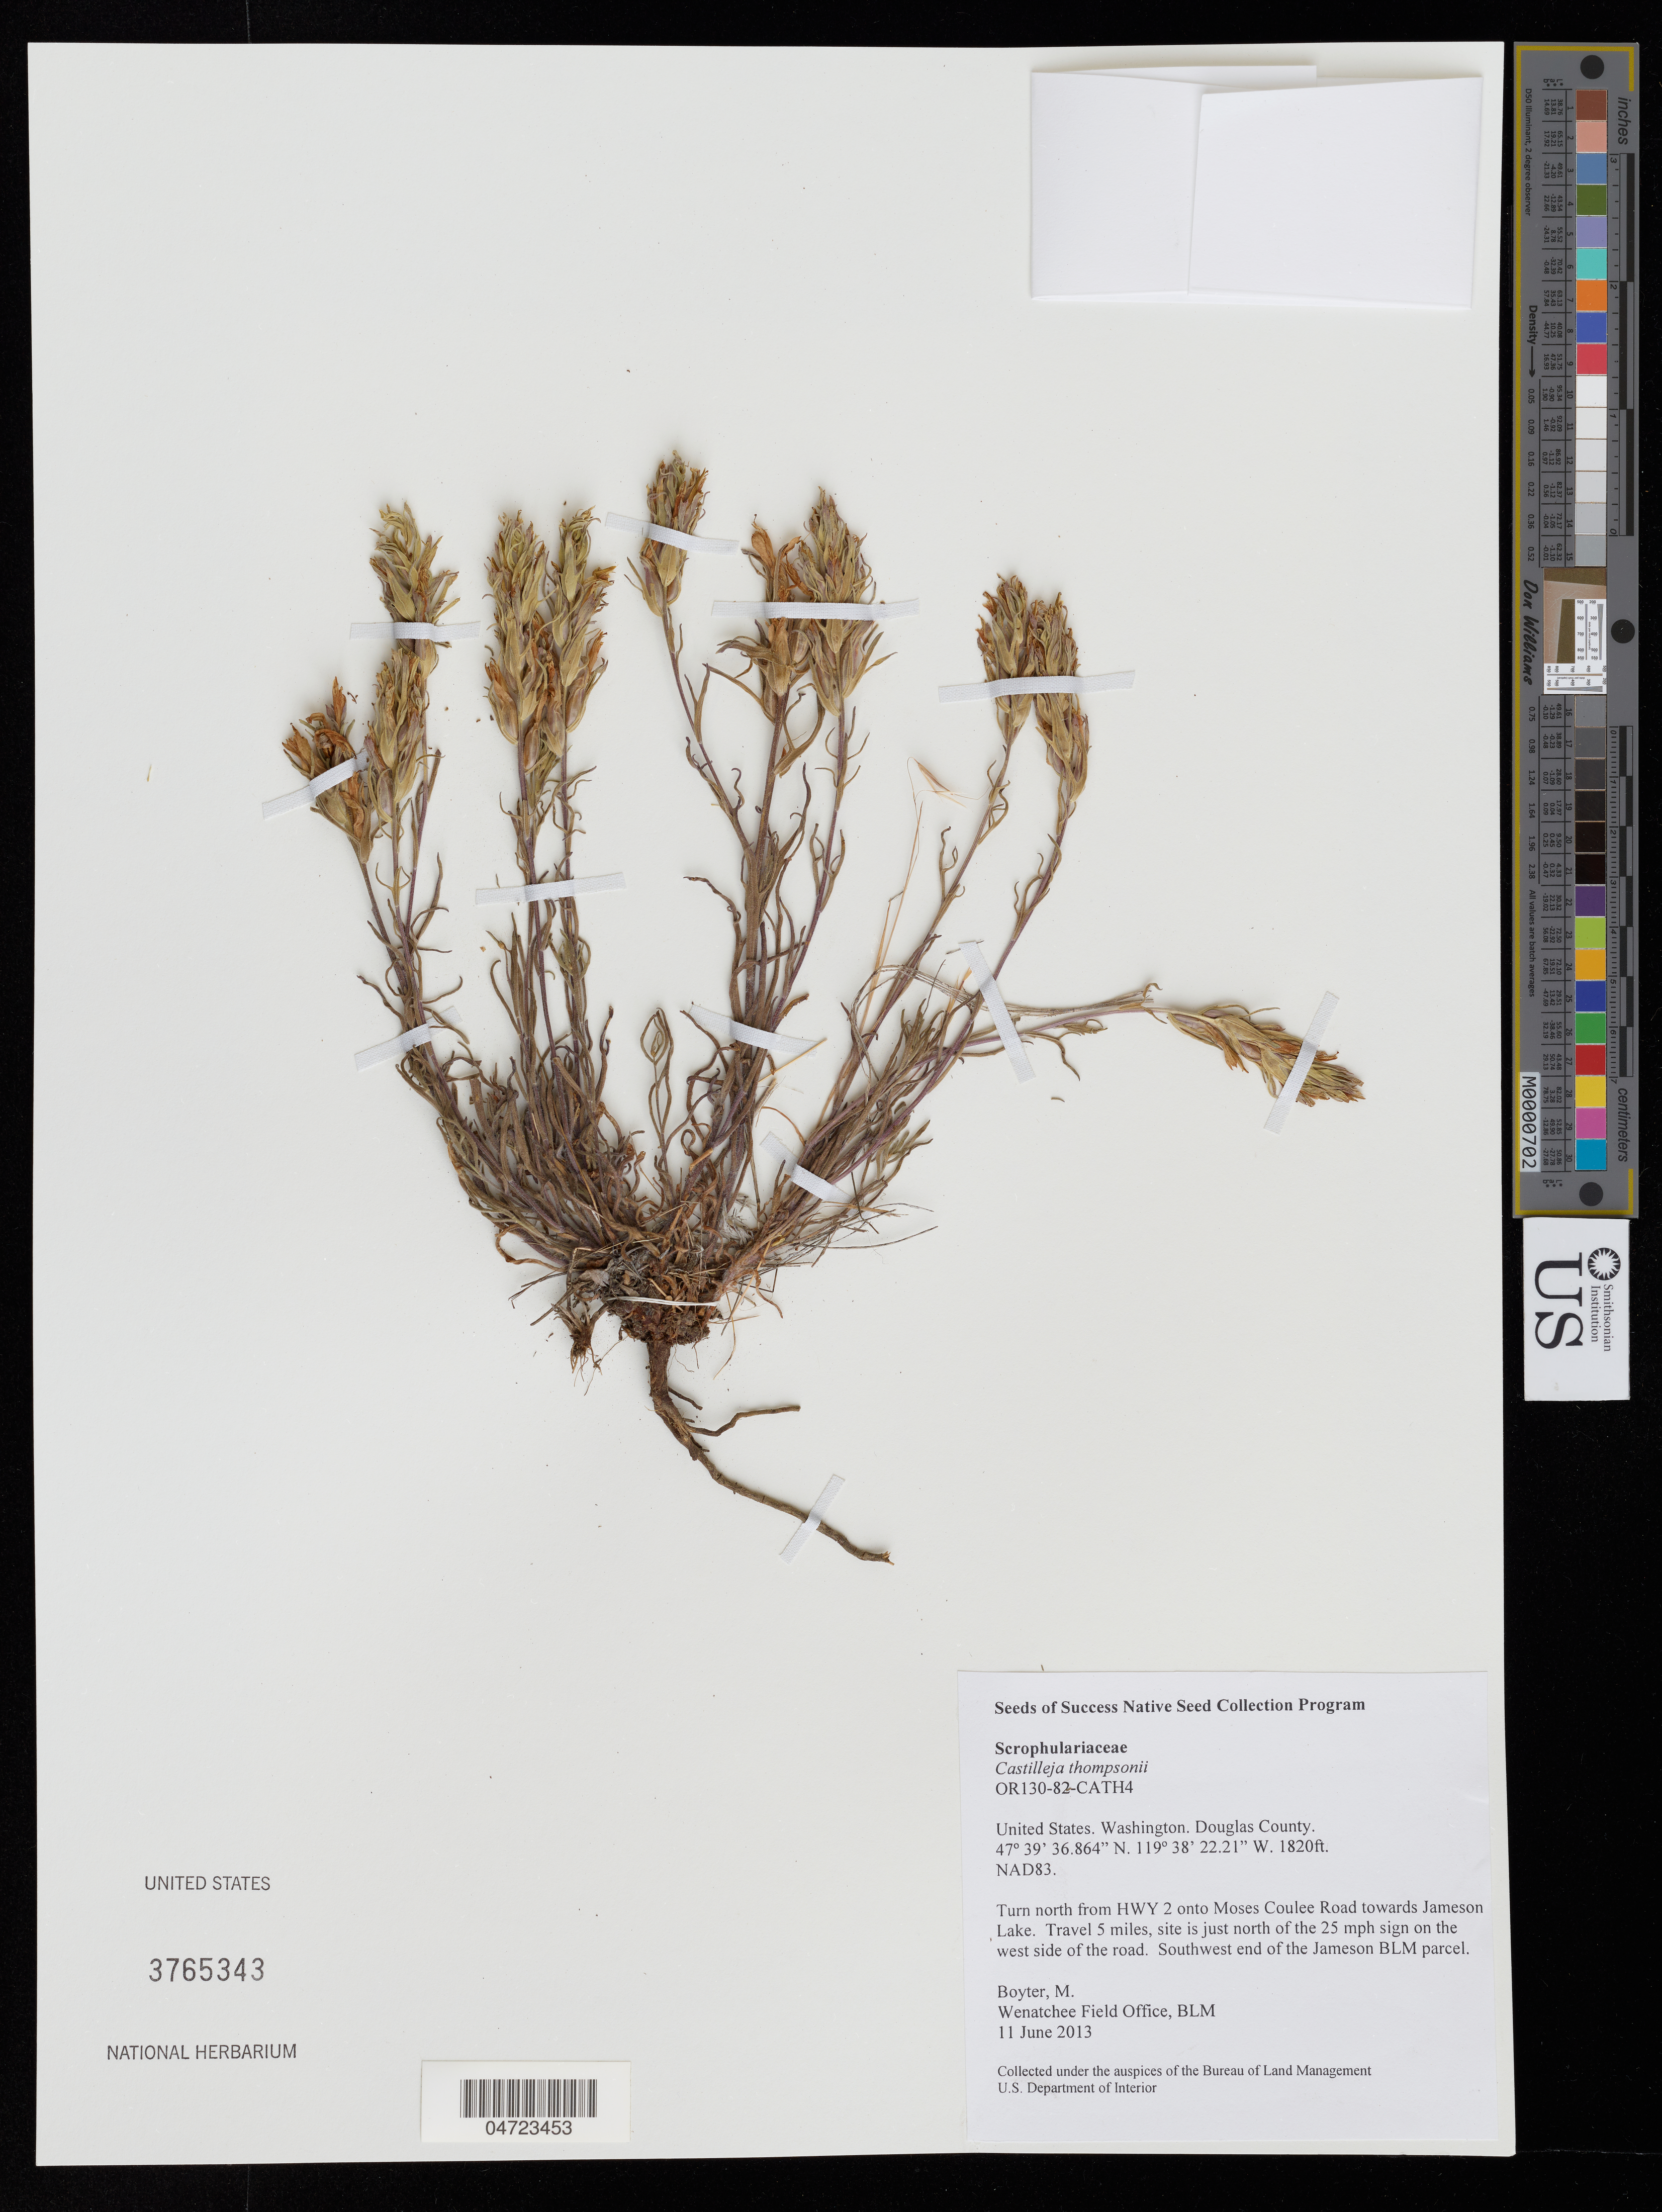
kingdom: Plantae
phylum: Tracheophyta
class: Magnoliopsida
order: Lamiales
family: Orobanchaceae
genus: Castilleja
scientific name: Castilleja thompsonii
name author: Pennell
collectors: M. Boyter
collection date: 2013-06-11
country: United States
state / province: Washington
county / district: Douglas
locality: Douglas County. NAD83. Turn north from HWY 2 onto Moses Coulee Road towards Jameson Lake. Travel 5 miles, site is just north of the 25 mph on the west side of the road. Southwest end of the Jameson BLM parcel.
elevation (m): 555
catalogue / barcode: US 3765343